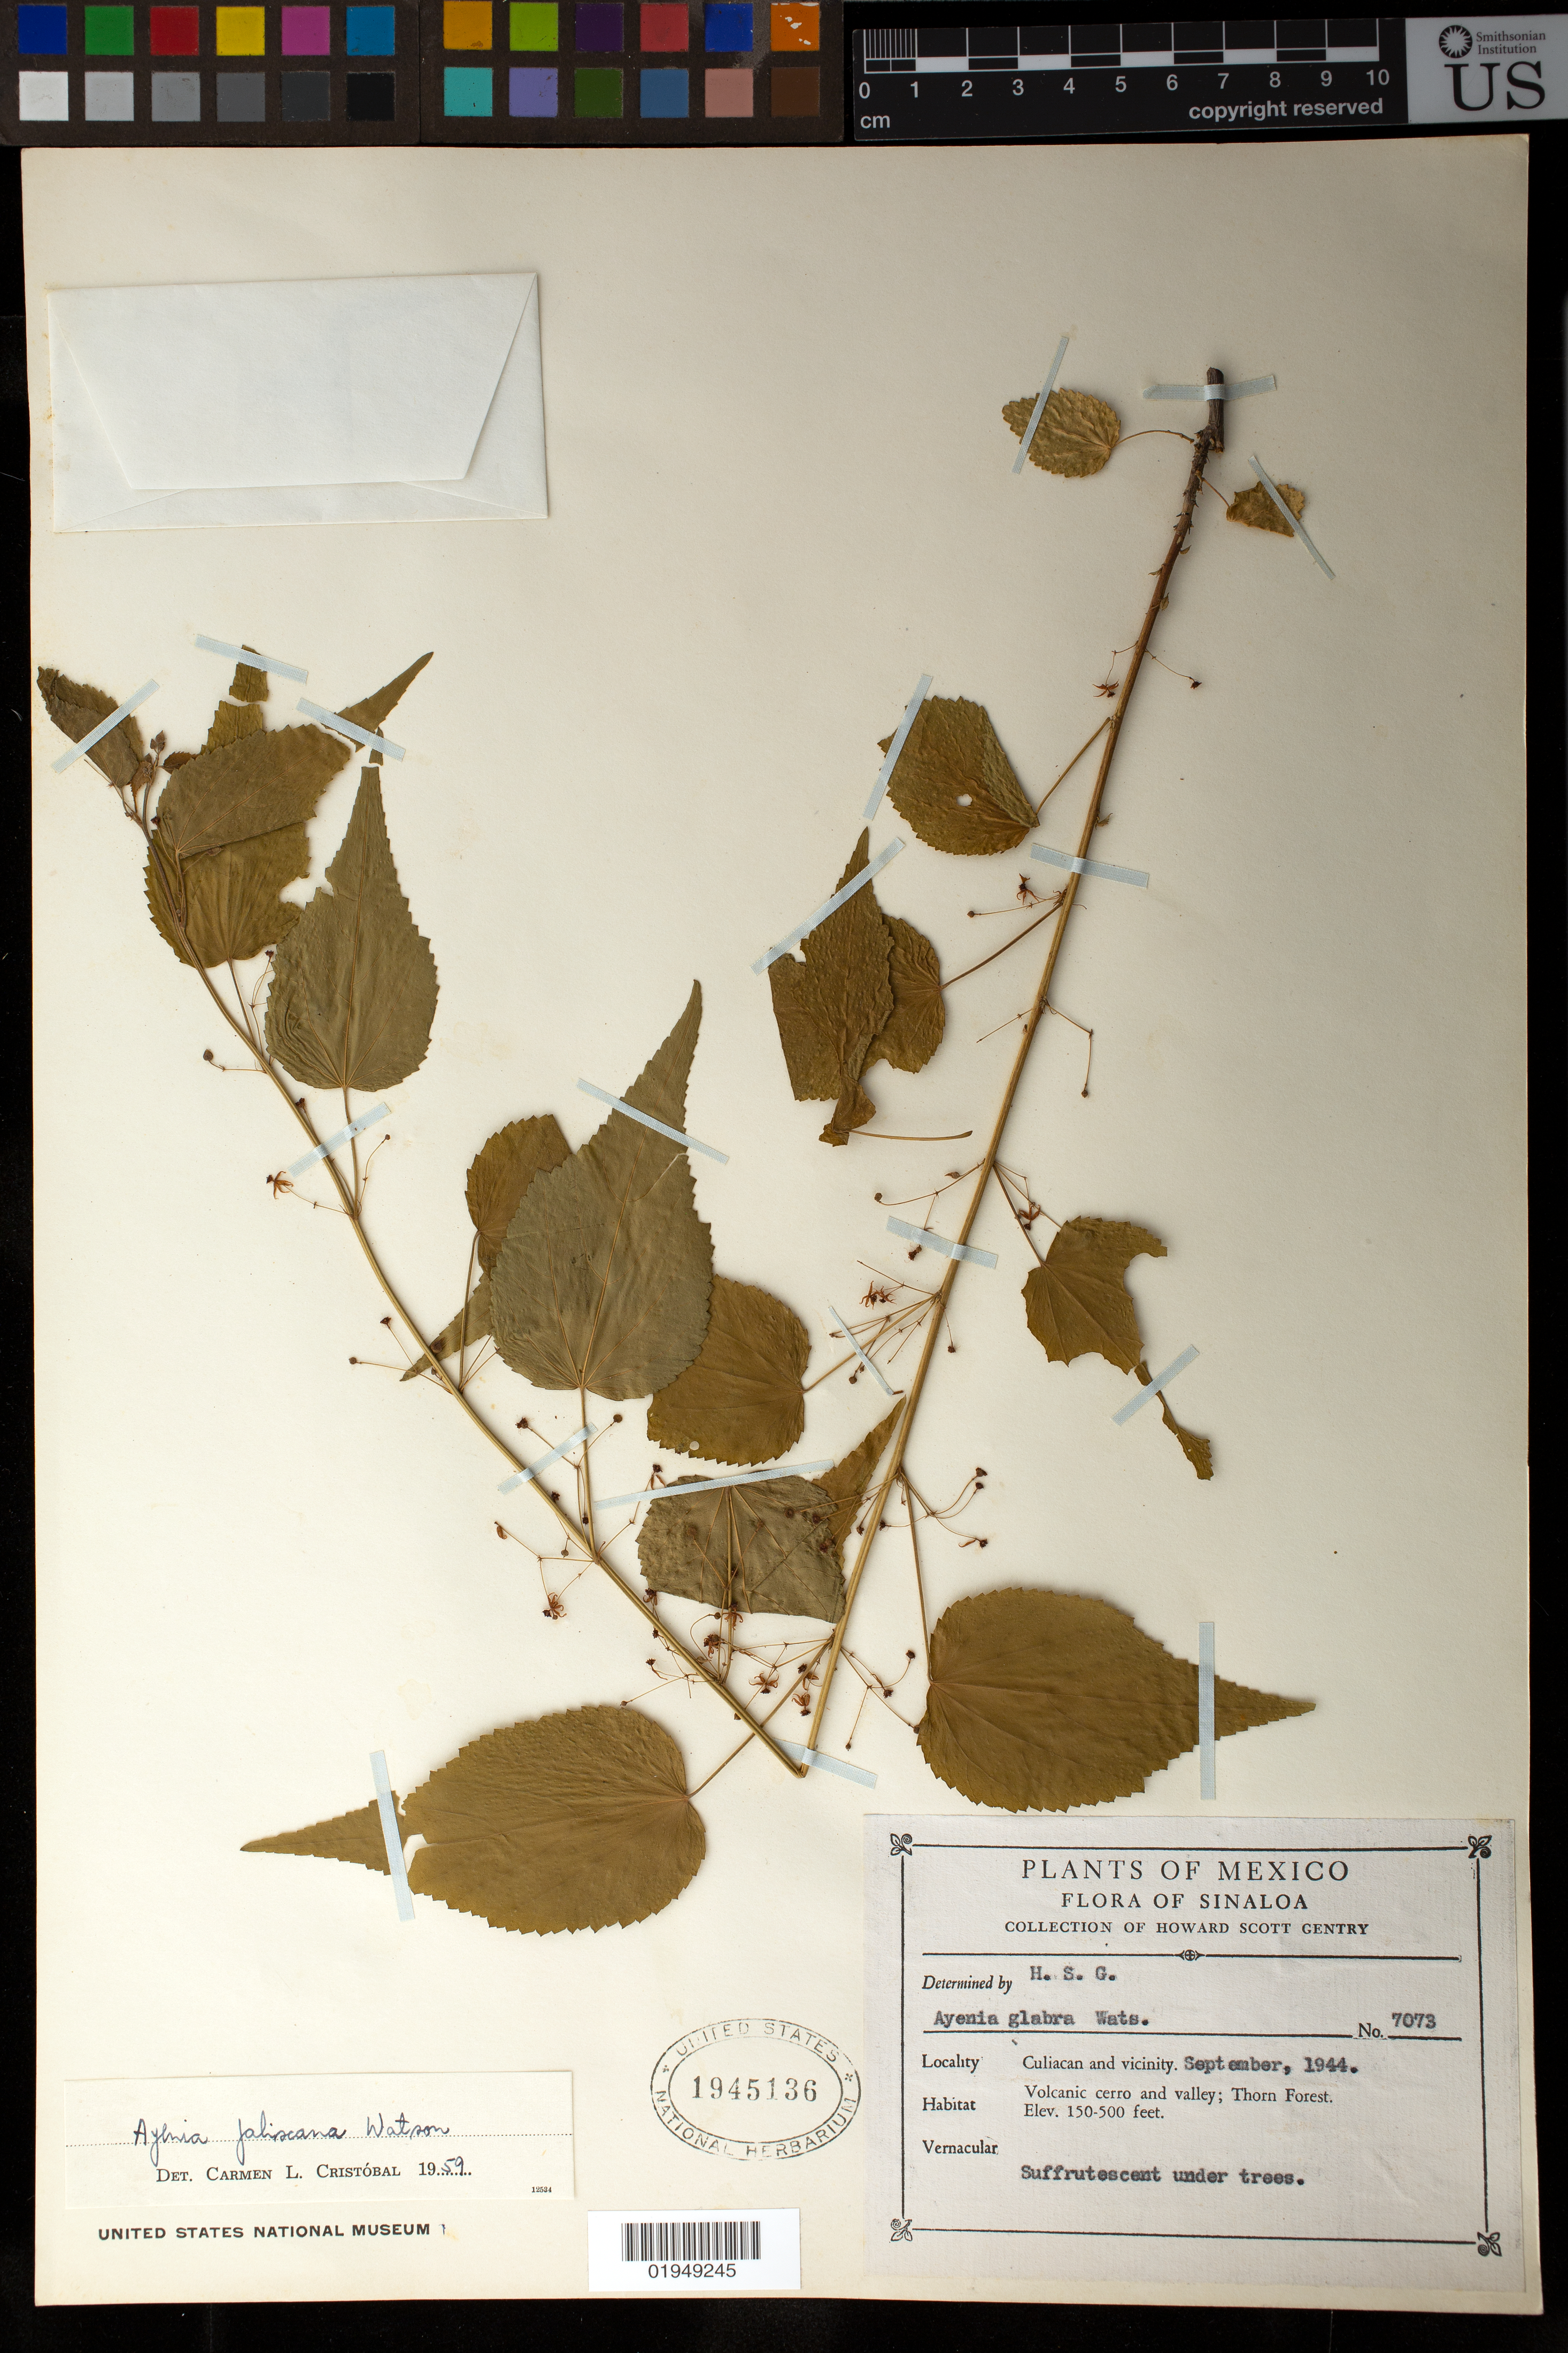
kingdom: Plantae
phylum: Tracheophyta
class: Magnoliopsida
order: Malvales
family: Malvaceae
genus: Ayenia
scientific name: Ayenia jaliscana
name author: S. Watson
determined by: (CTES) Instituto de Botanica del Nordeste - Facultad de Ciencias Agrarias - Herbario "Dra. Carmen L. Cristobal" (ARGENTINA)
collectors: H. S. Gentry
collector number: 7073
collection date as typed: Sep 1944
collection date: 1944-09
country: Mexico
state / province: Sinaloa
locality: Culiacan and vicinity, State of Sinaloa.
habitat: Volcanic cerro and valley, Thorn Forest.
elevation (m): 46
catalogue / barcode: US 1945136